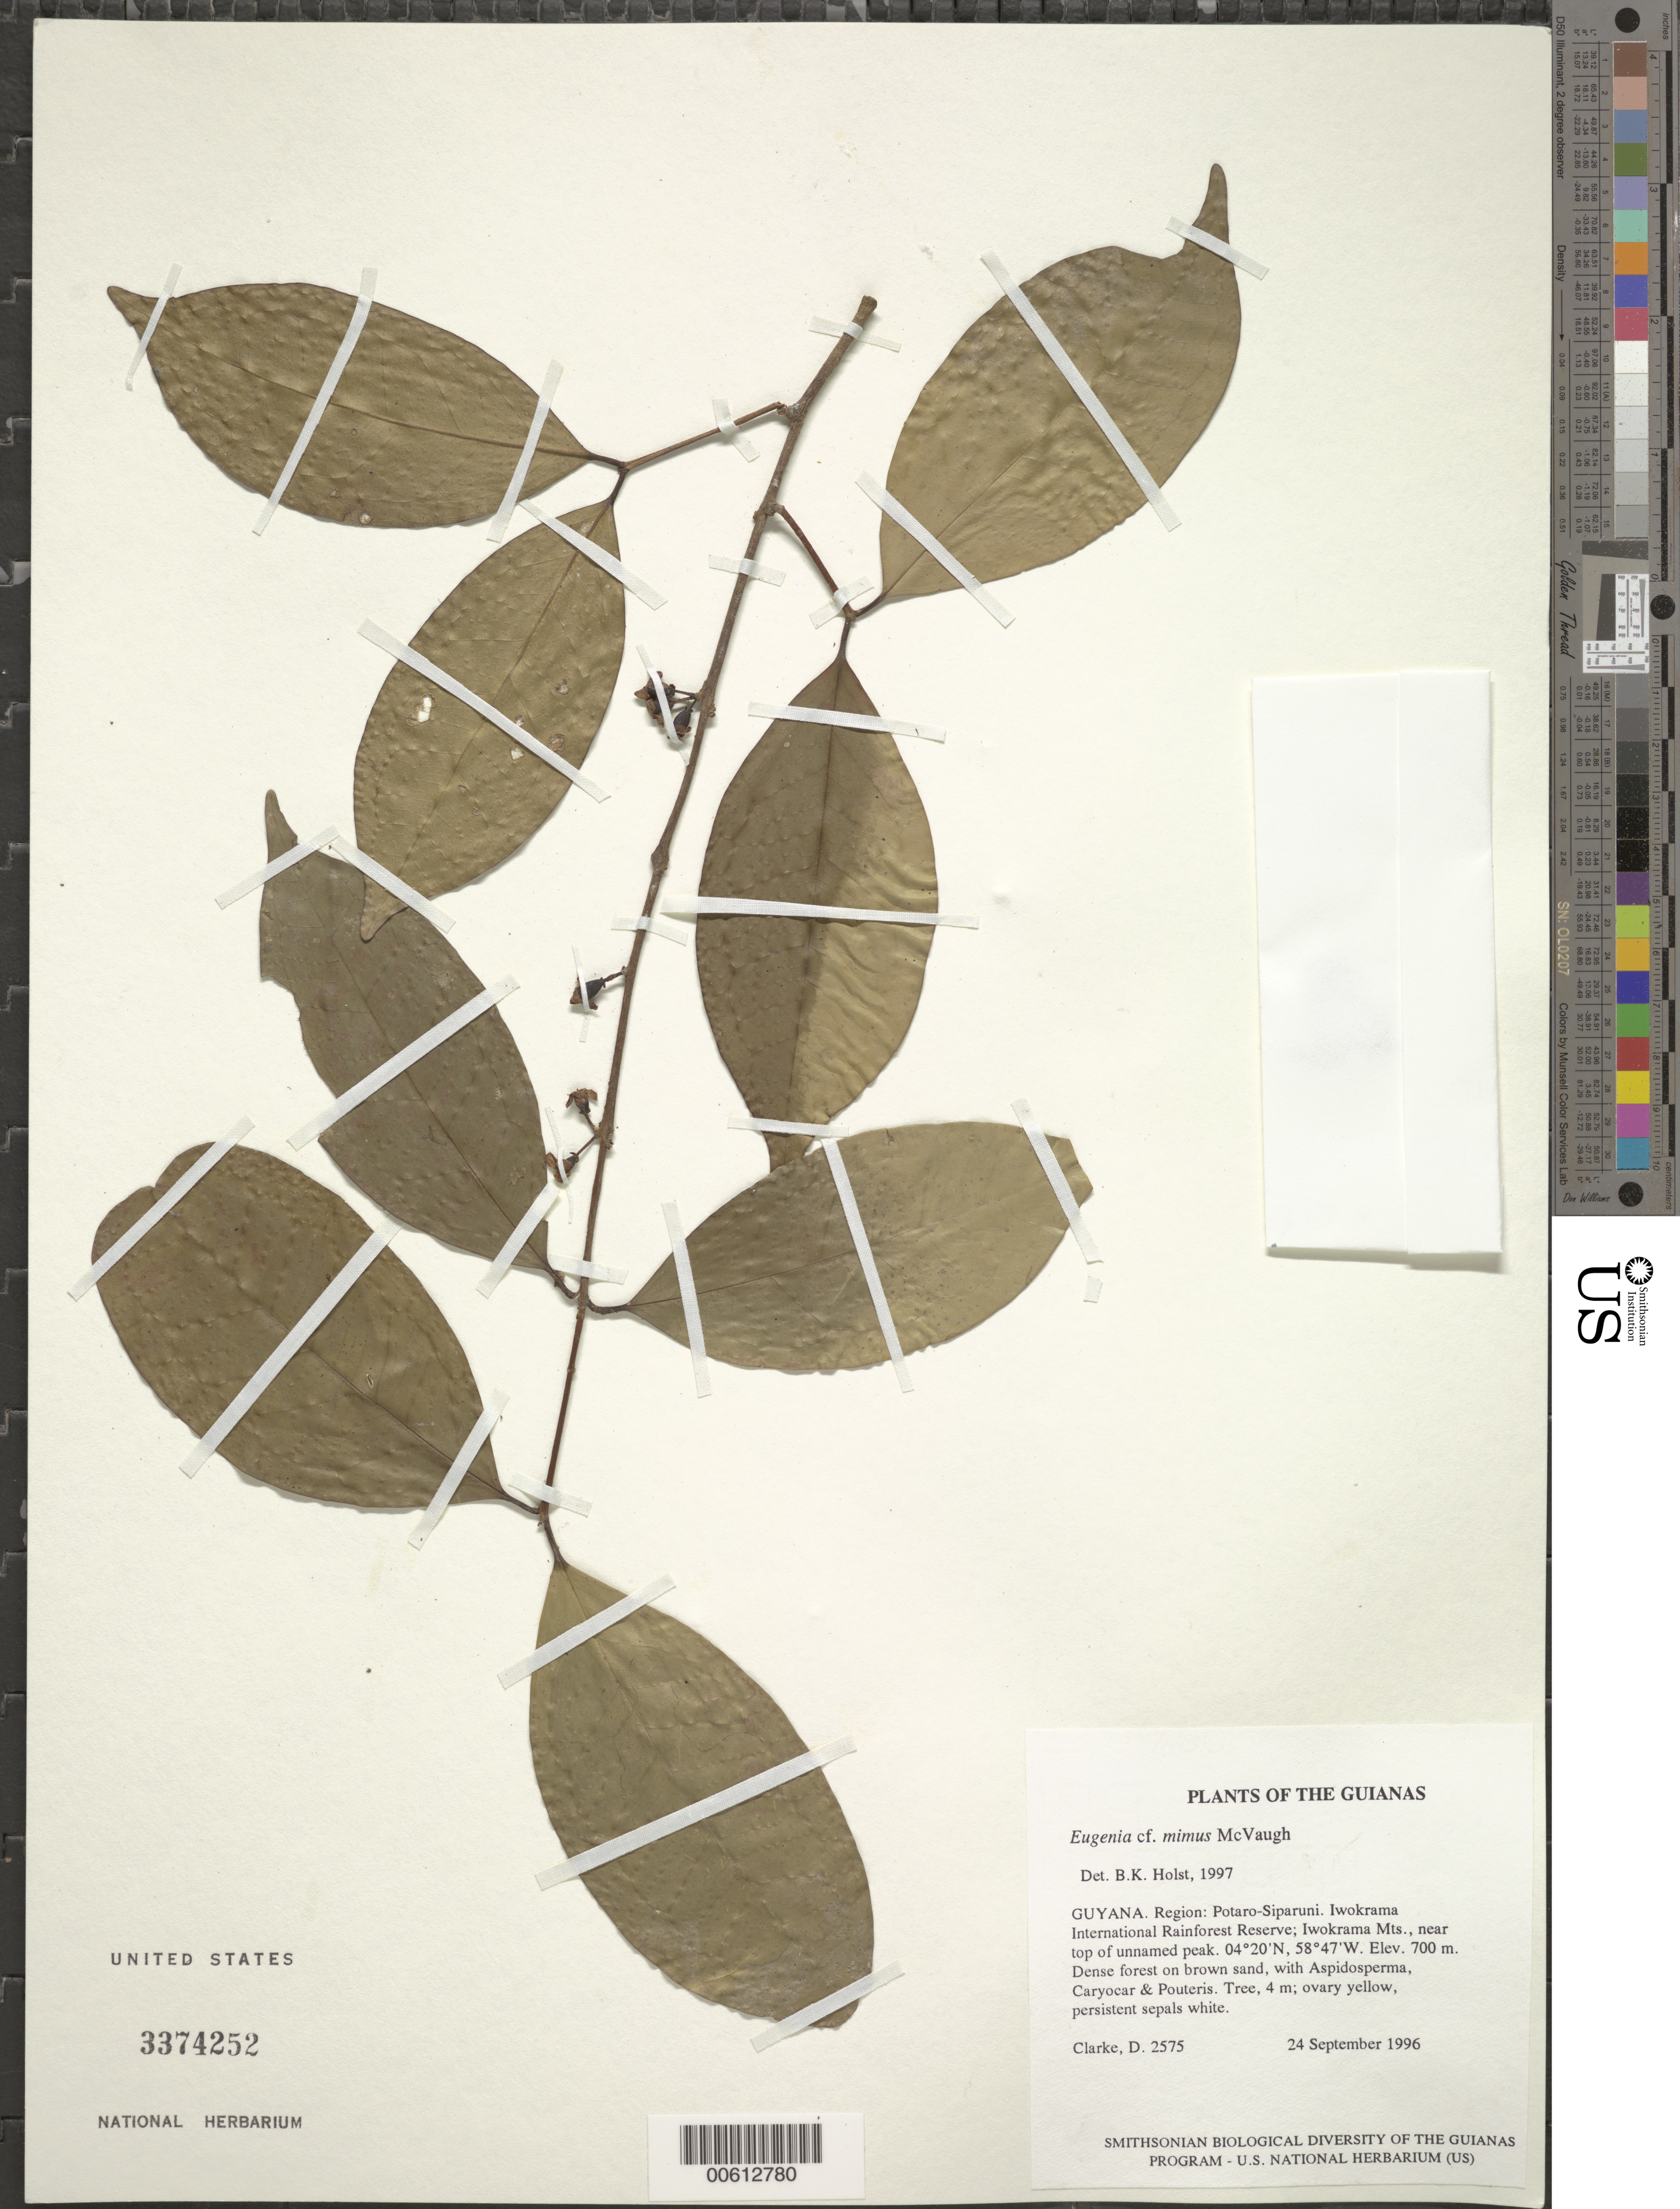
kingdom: Plantae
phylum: Tracheophyta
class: Magnoliopsida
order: Myrtales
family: Myrtaceae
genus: Eugenia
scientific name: Eugenia mimus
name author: McVaugh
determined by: Holst, Bruce K.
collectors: H. D. Clarke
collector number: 2575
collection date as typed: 24 September 1996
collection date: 1996-09-24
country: Guyana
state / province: Potaro-Siparuni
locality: Iwokrama International Rainforest Reserve; Iwokrama Mts., near top of unnamed peak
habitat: Dense forest on brown sand, with Aspidosperma, Caryocar & Pouteria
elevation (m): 700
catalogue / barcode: US 3374252